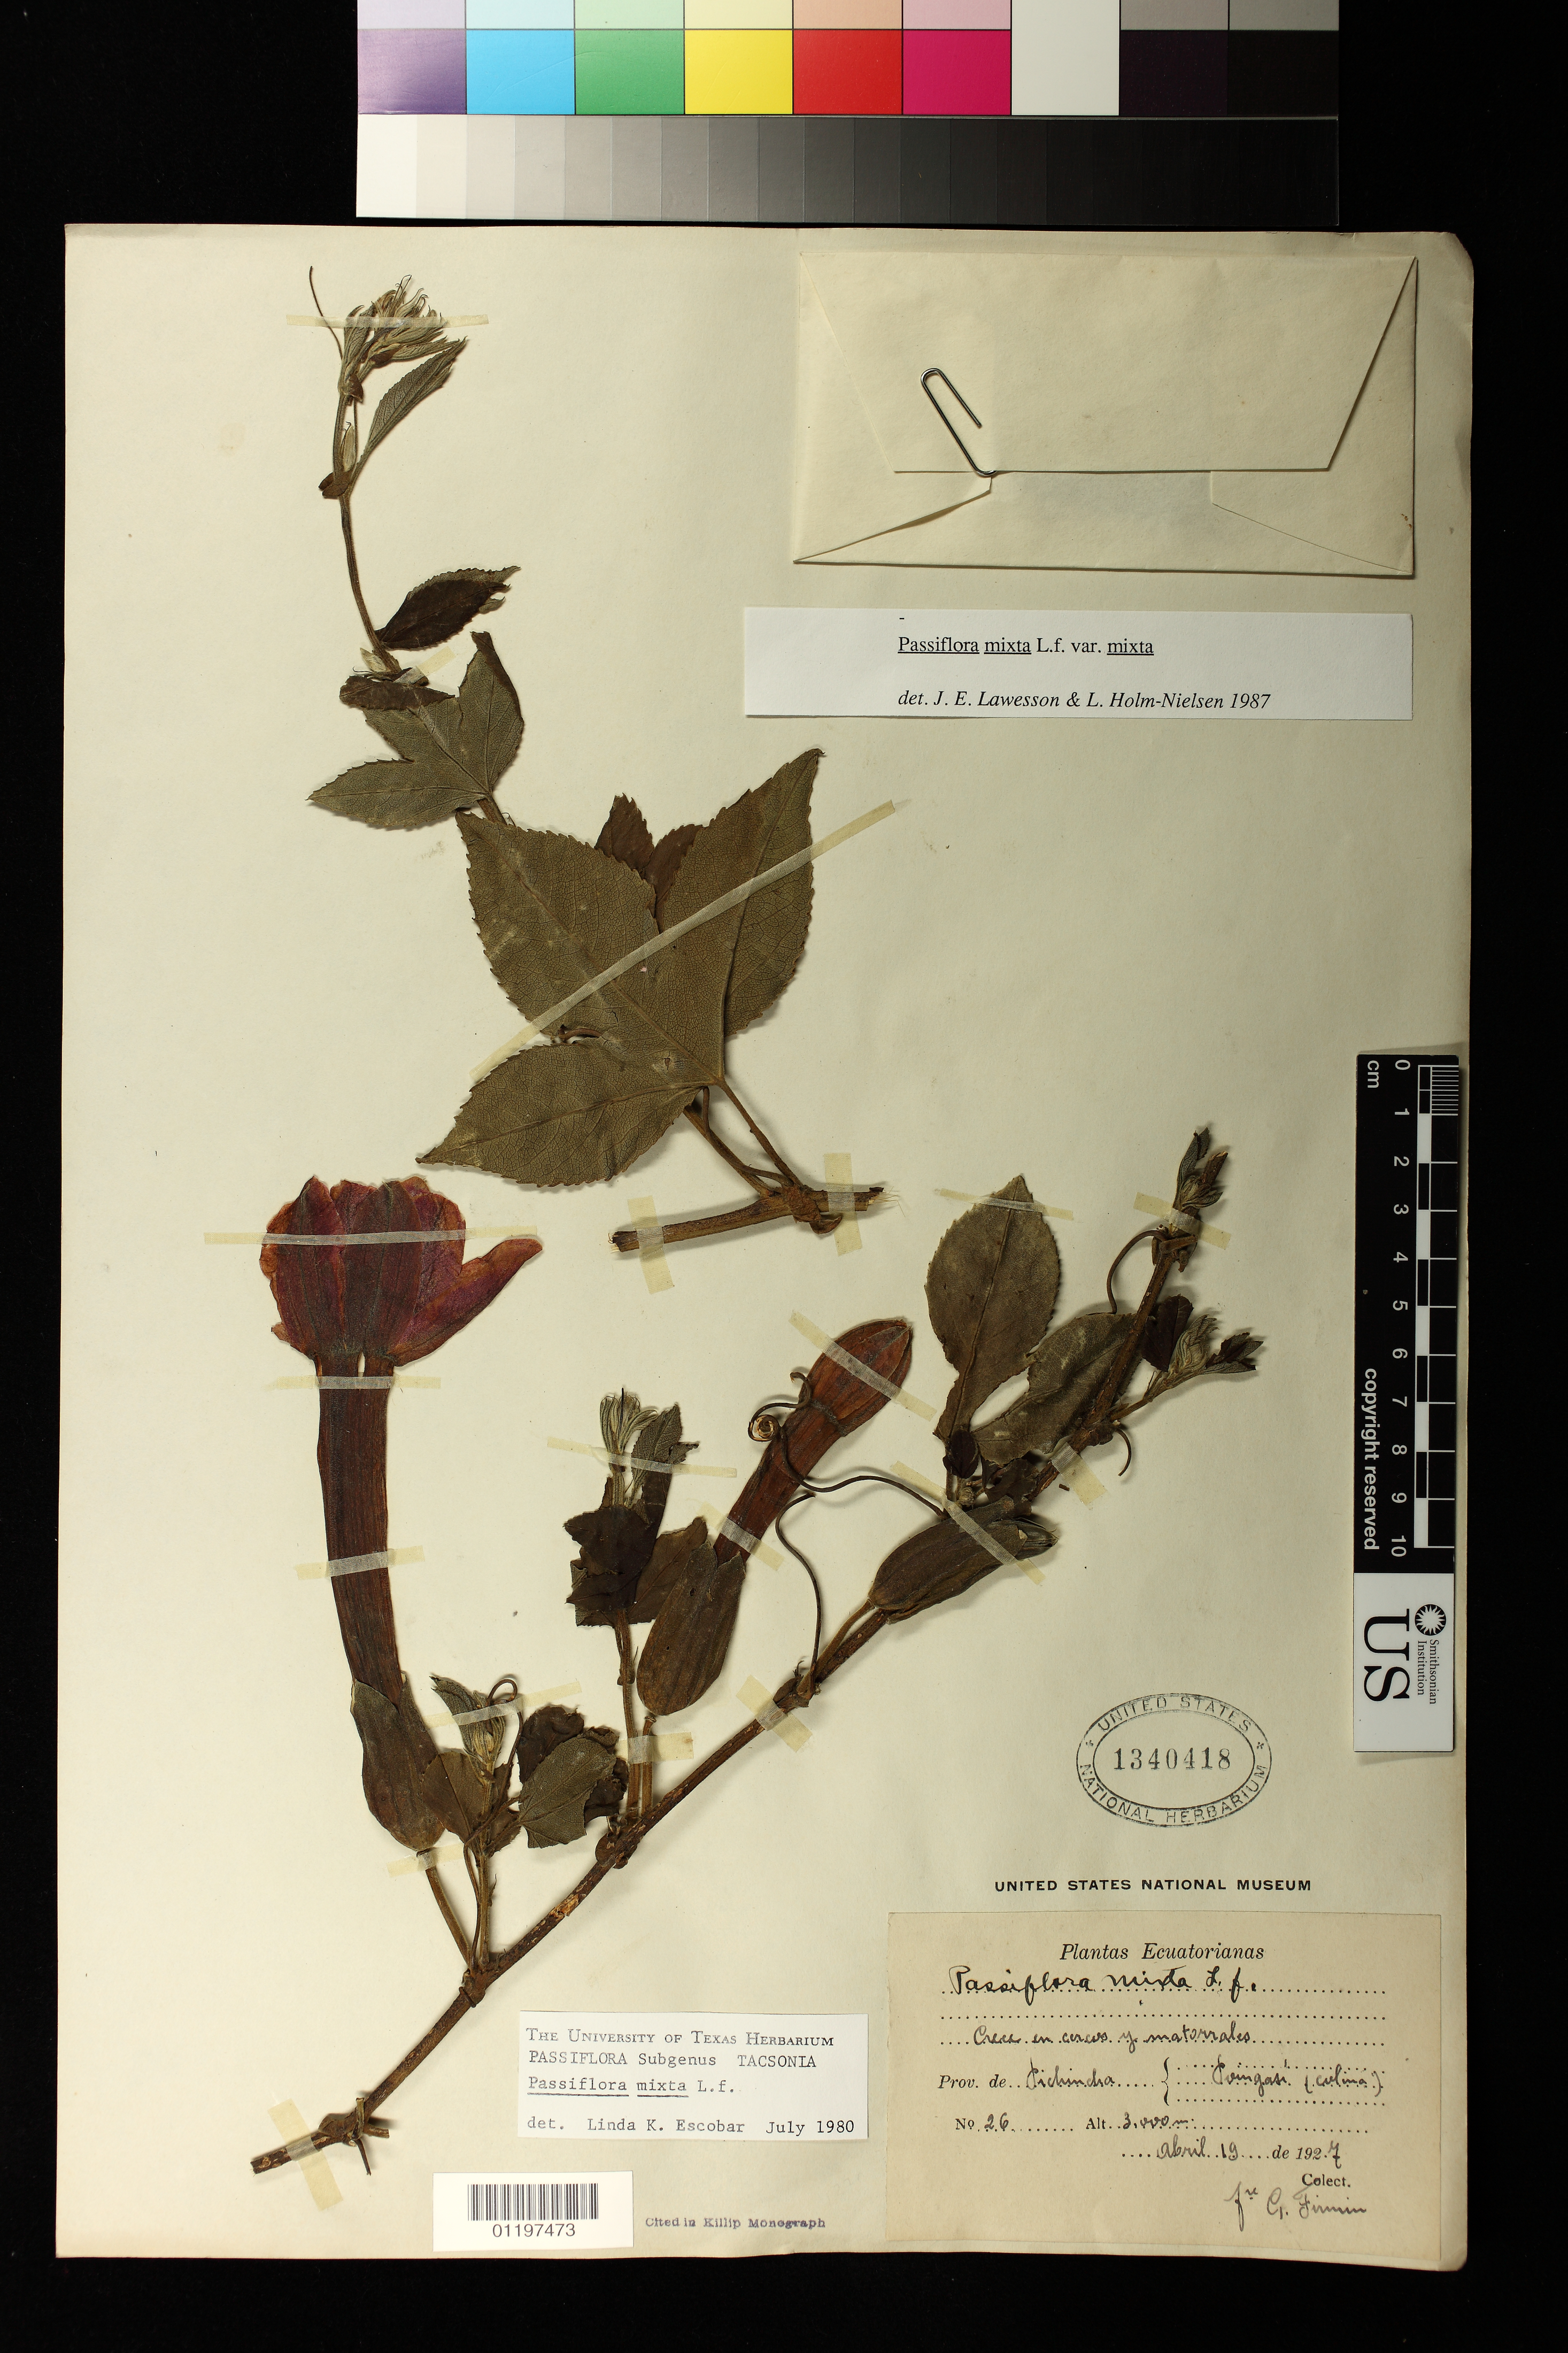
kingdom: Plantae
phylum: Tracheophyta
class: Magnoliopsida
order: Malpighiales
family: Passifloraceae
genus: Passiflora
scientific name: Passiflora mixta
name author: L. f.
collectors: G. Firmin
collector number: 26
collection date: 1927-04-19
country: Ecuador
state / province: Pichincha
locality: Puengasi (Culina)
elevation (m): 3000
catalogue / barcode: US 1340418